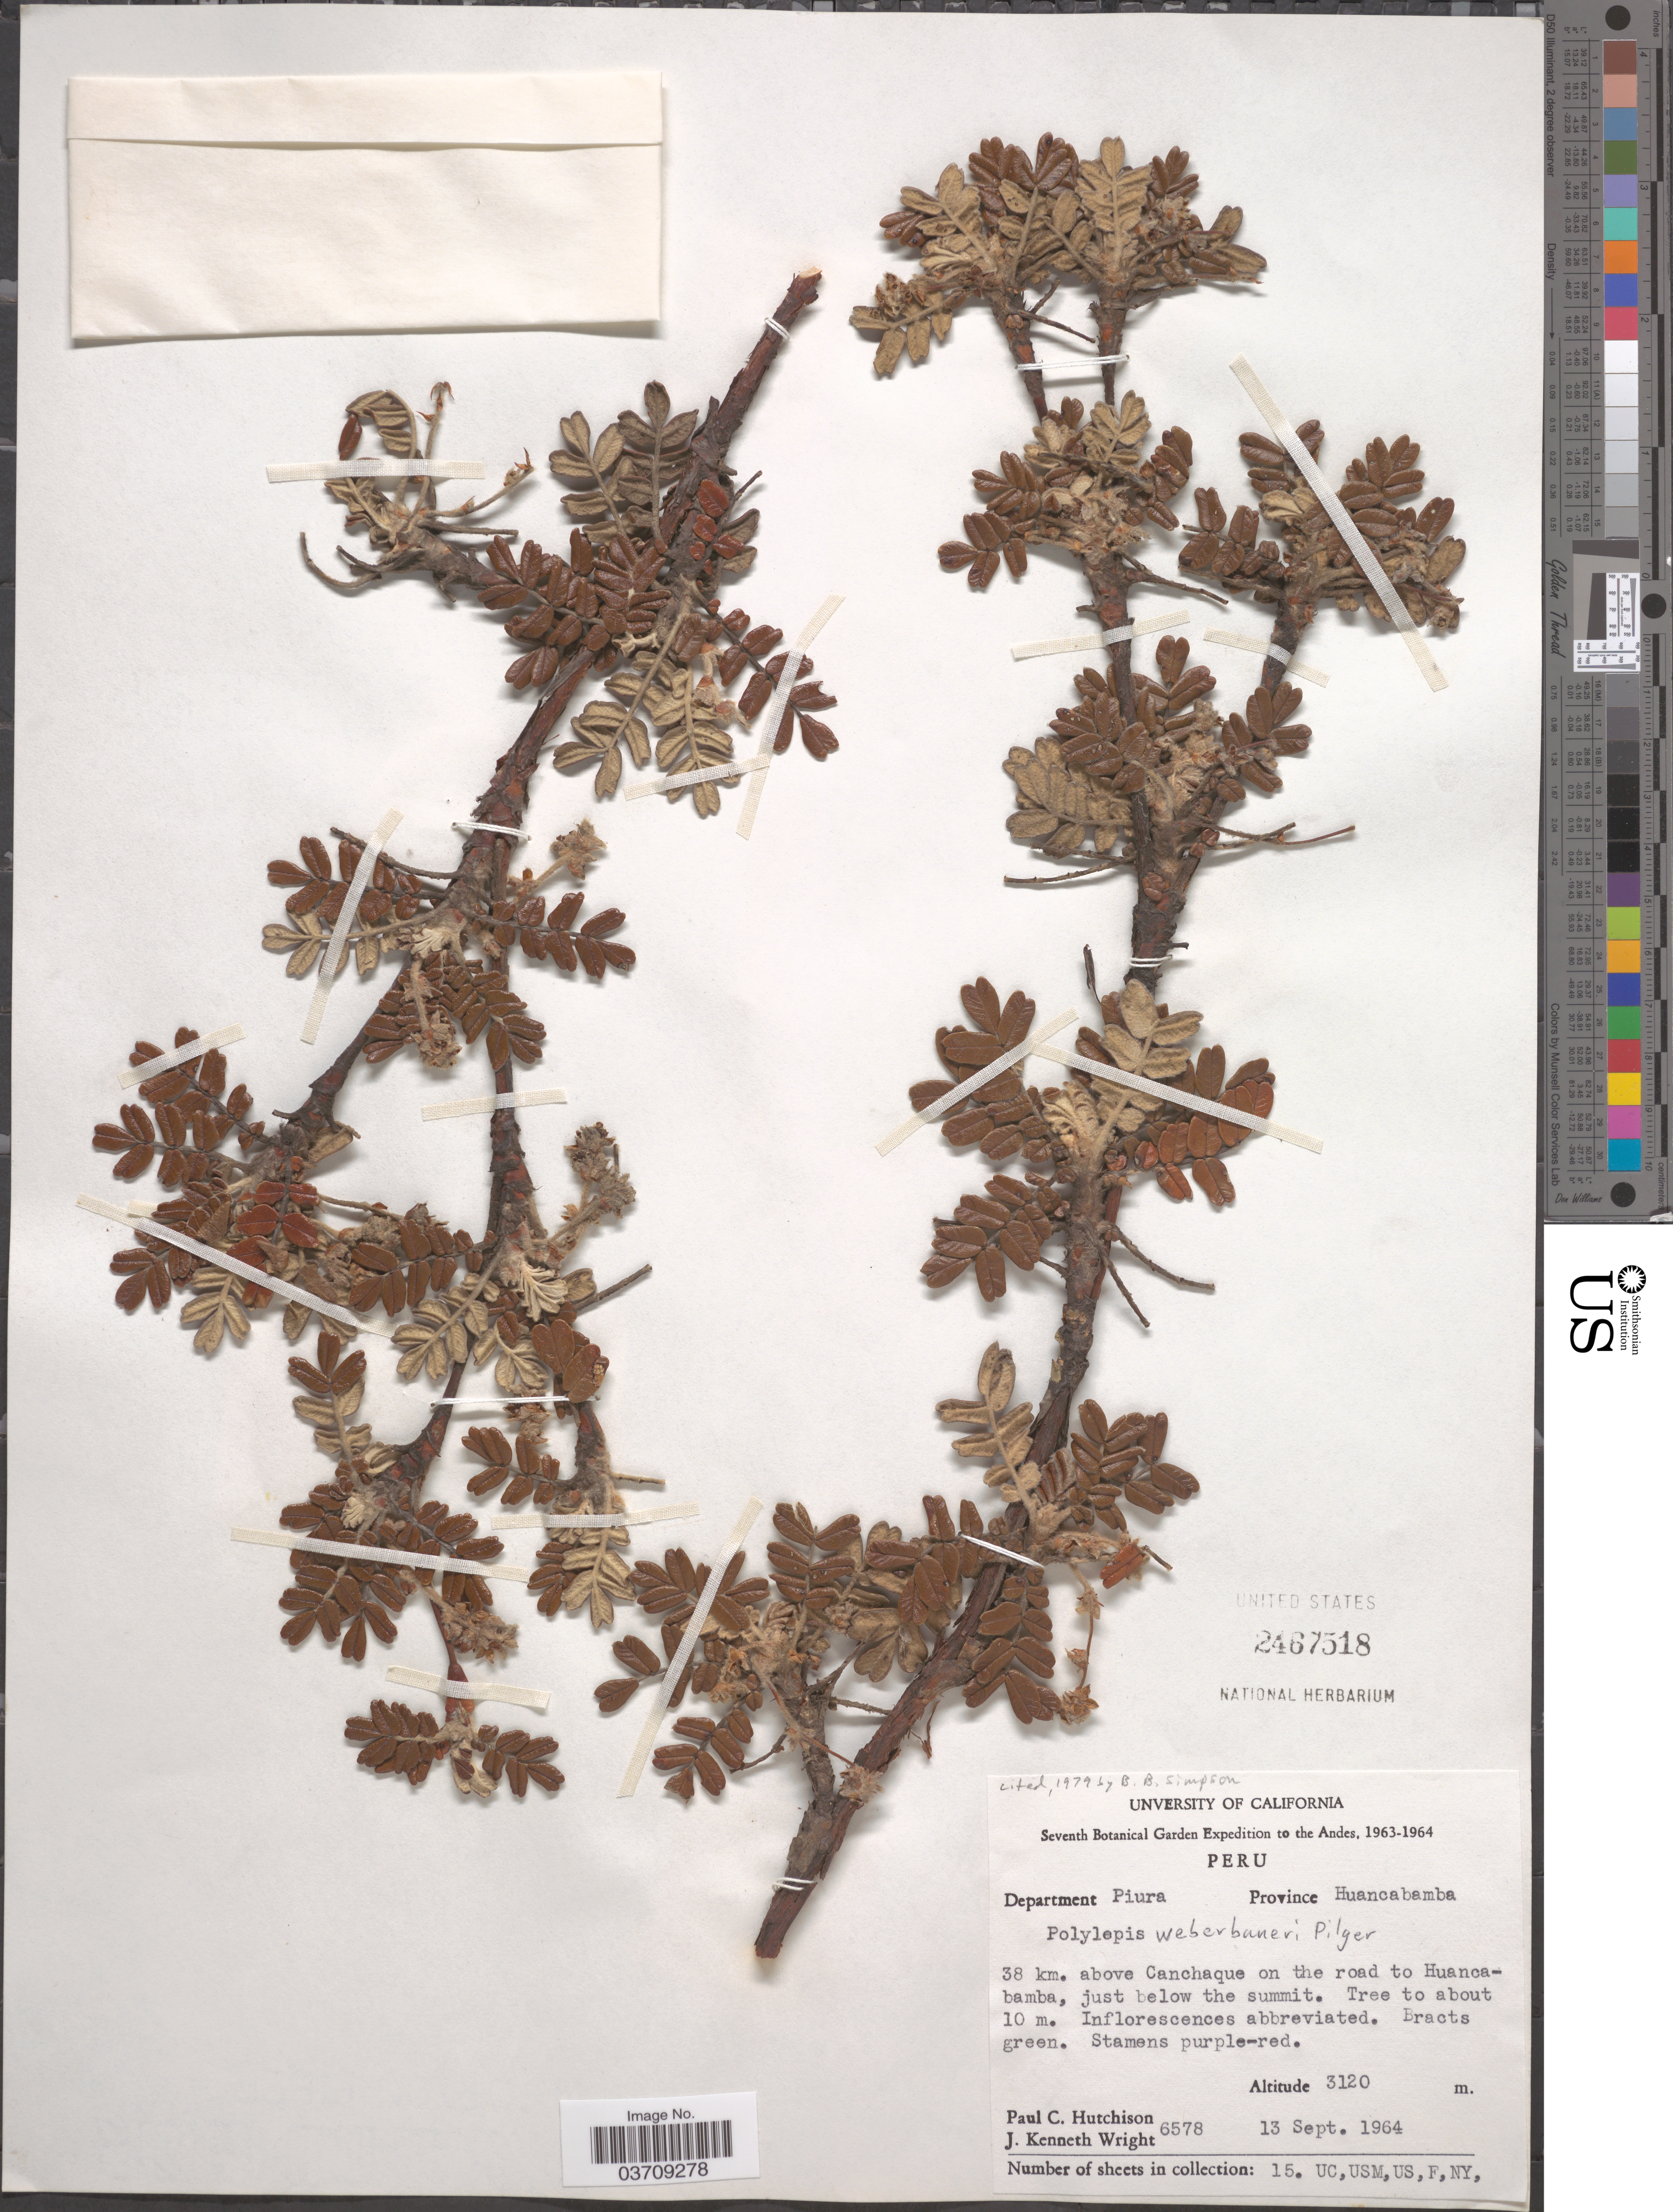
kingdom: Plantae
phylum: Tracheophyta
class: Magnoliopsida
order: Rosales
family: Rosaceae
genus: Polylepis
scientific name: Polylepis weberbaueri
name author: Pilg.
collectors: P. C. Hutchison & J. K. Wright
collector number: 6578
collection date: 1964-09-13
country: Peru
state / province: Piura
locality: Department Piura. Province Huancabamba. 38 km. above Canchaque on the road to Huancabamba, just below the summit.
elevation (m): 3120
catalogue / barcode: US 2467518